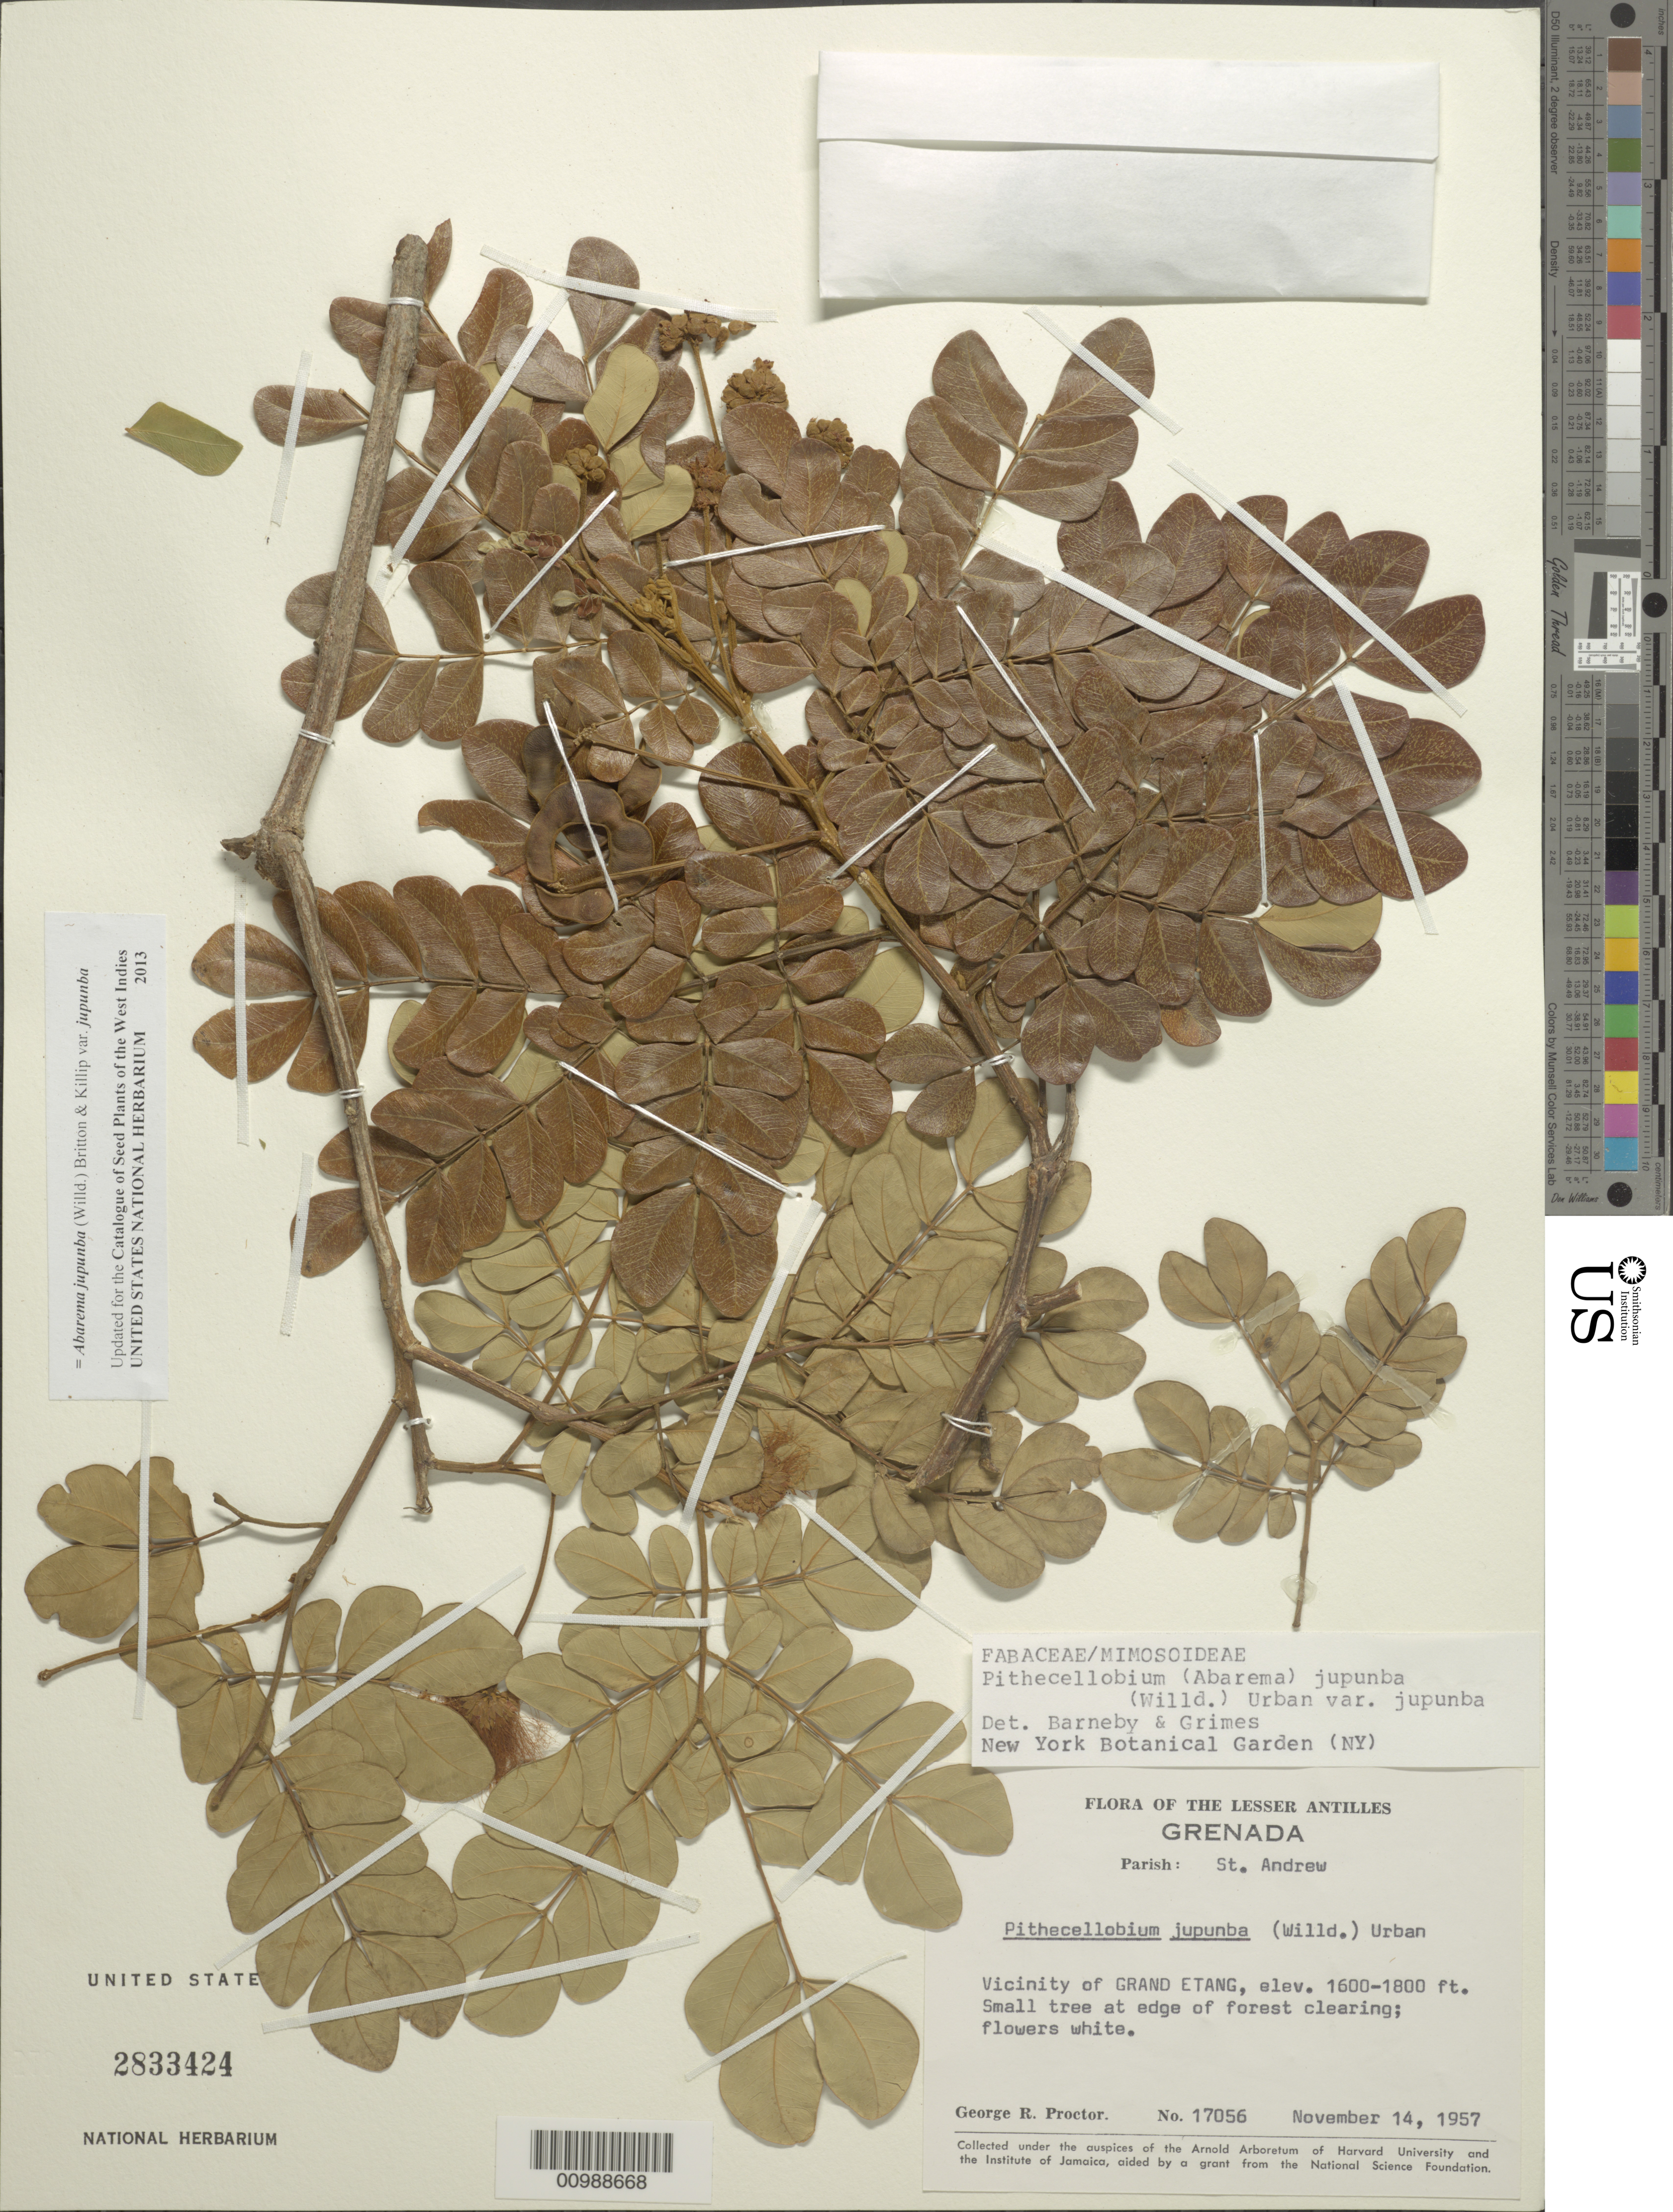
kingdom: Plantae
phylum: Tracheophyta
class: Magnoliopsida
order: Fabales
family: Fabaceae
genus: Abarema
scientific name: Abarema jupunba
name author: (Willd.) Britton & Killip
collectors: G. R. Proctor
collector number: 17056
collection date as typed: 14 Nov 1957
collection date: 1957-11-14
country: Grenada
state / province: Saint Andrew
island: Grenada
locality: Vicinity of Grand Etang.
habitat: At edge of forest clearing.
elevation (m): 488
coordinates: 0 N, 0 E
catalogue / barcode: US 2833424